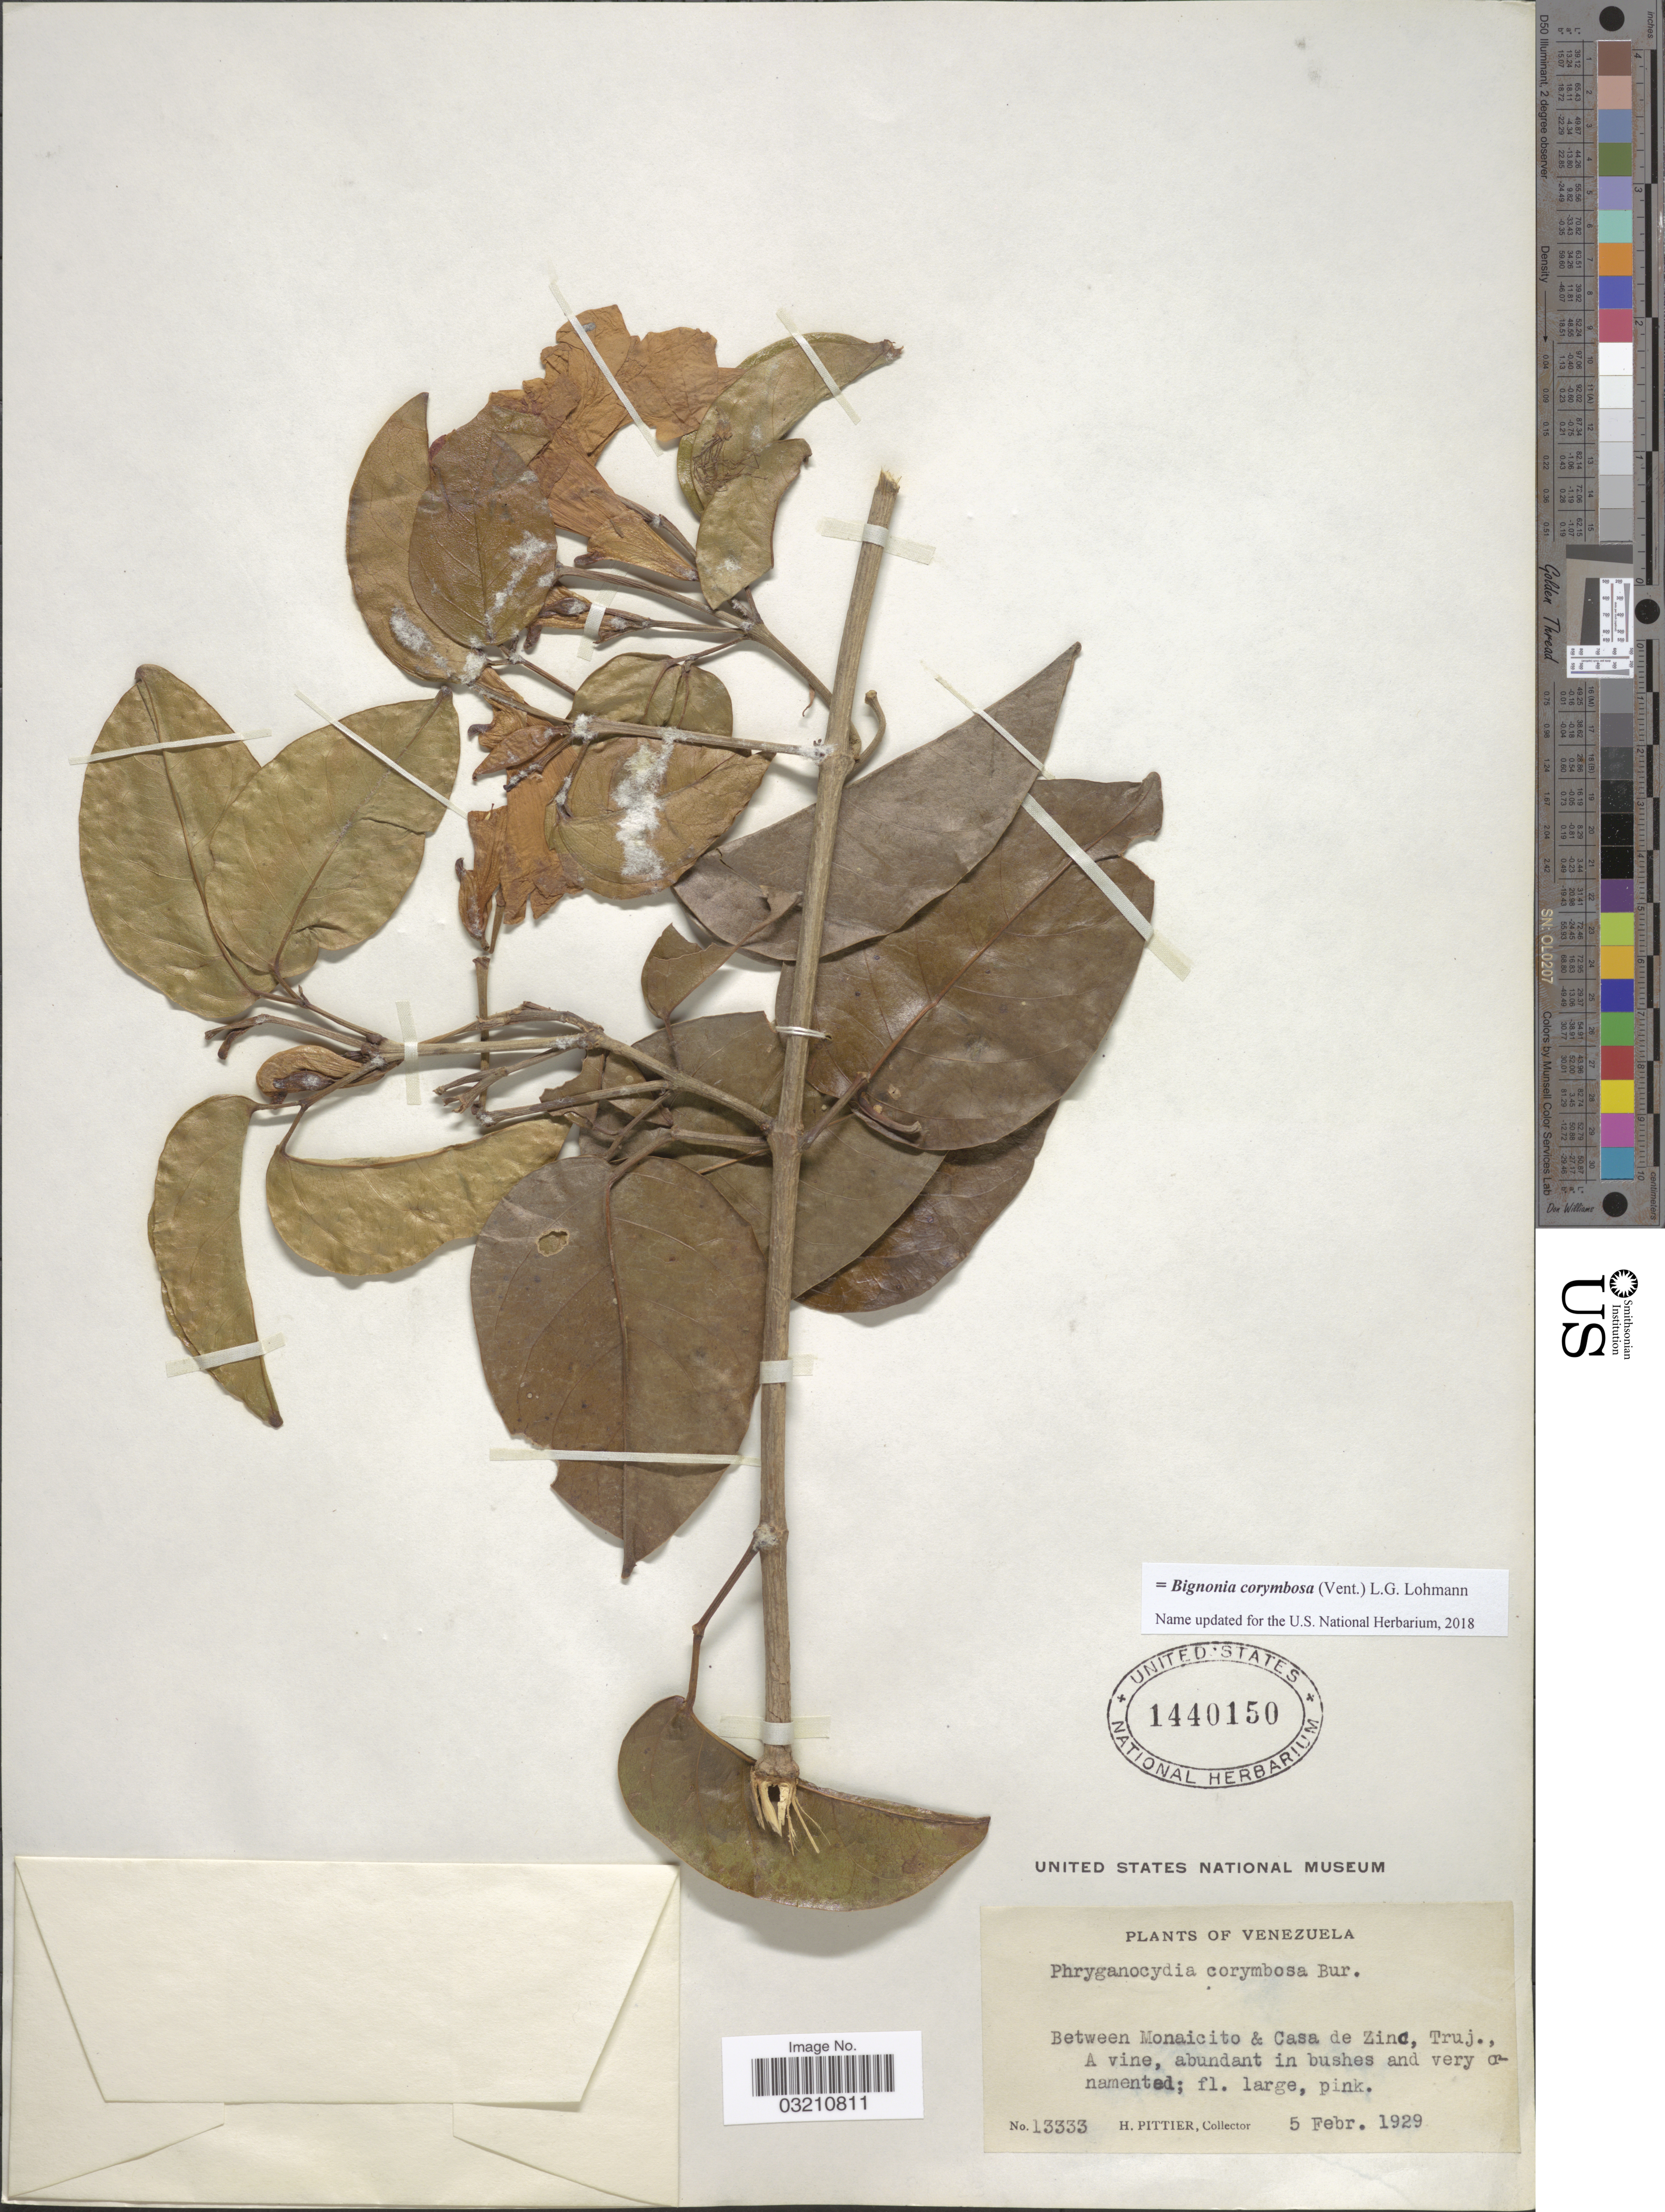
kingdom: Plantae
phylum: Tracheophyta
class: Magnoliopsida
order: Lamiales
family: Bignoniaceae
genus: Bignonia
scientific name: Bignonia corymbosa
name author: (Vent.) L.G. Lohmann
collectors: H. F. Pittier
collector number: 13333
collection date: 1929-02-05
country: Venezuela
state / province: Trujillo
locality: Between Monaicito & Casa de Zinc, Truj.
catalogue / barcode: US 1440150